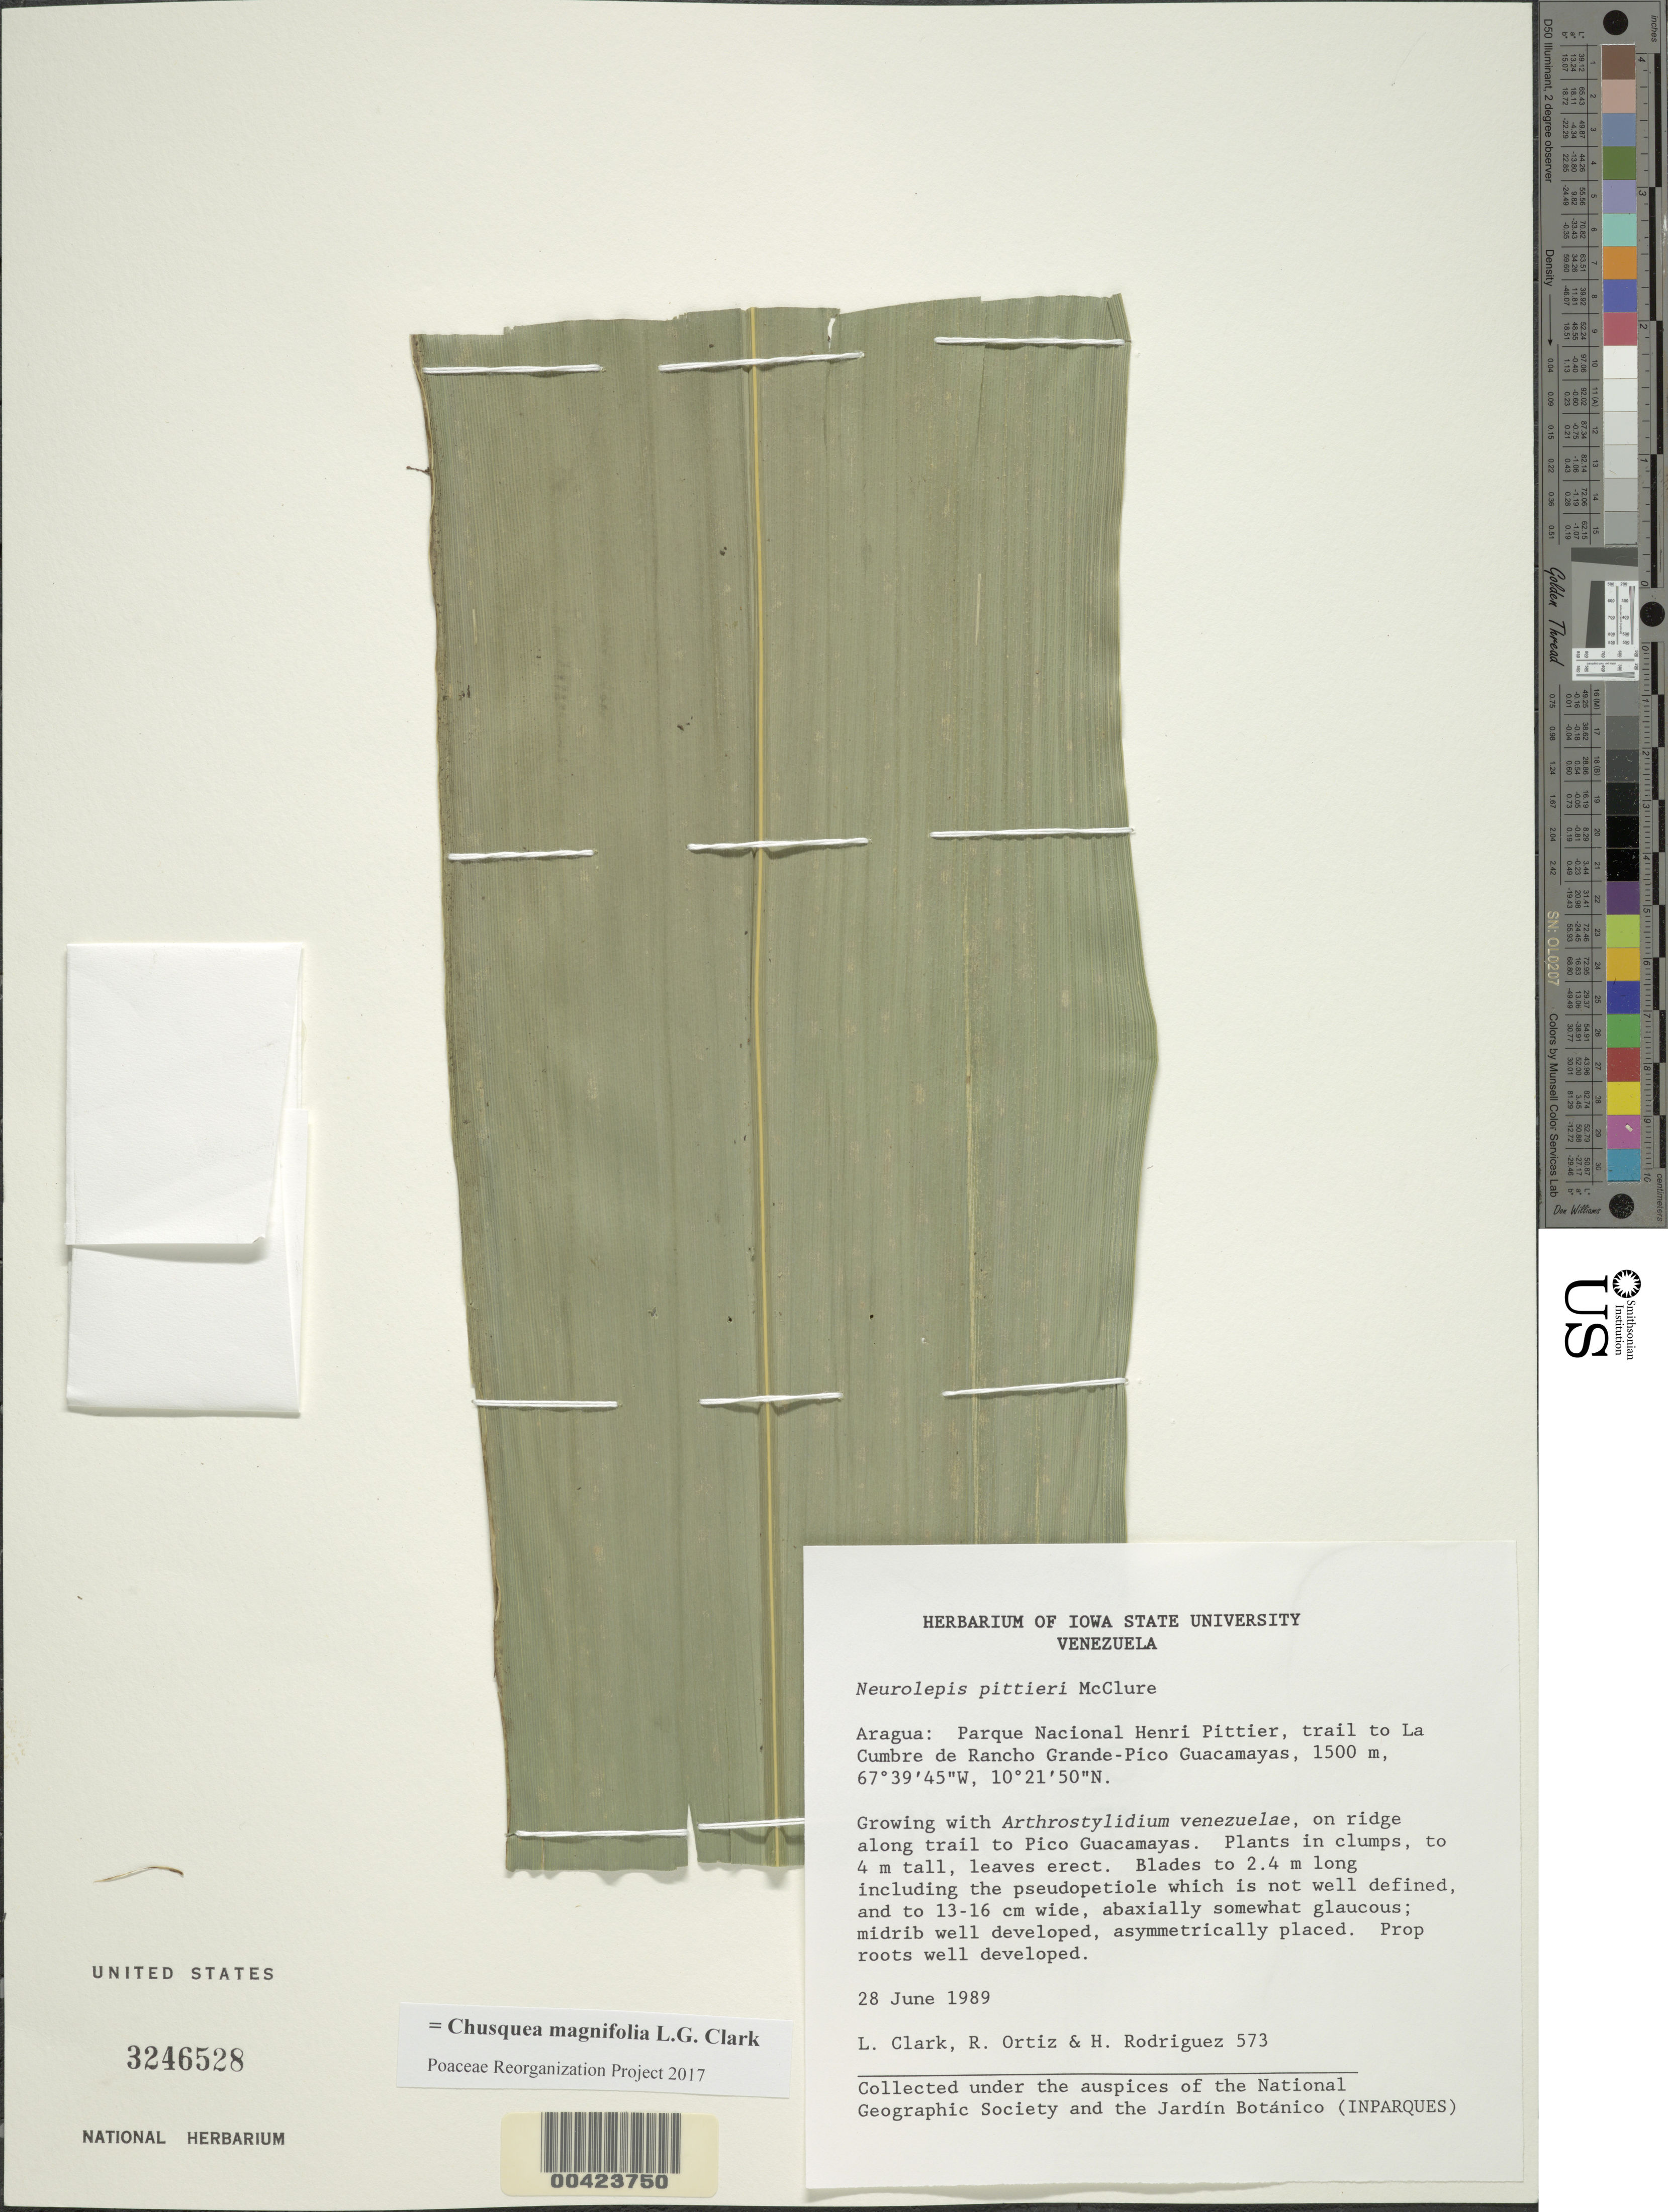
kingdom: Plantae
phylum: Tracheophyta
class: Liliopsida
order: Poales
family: Poaceae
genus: Chusquea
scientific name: Chusquea magnifolia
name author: L.G. Clark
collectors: L. G. Clark, R. del C. Ortiz & H. Rodriguez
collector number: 573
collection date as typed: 28 Jun 1989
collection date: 1989-06-28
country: Venezuela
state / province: Aragua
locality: La cumbre de rancho grande - pico guacaymaya, trail to; parque nacional henri pittier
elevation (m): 1500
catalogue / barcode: US 3246528